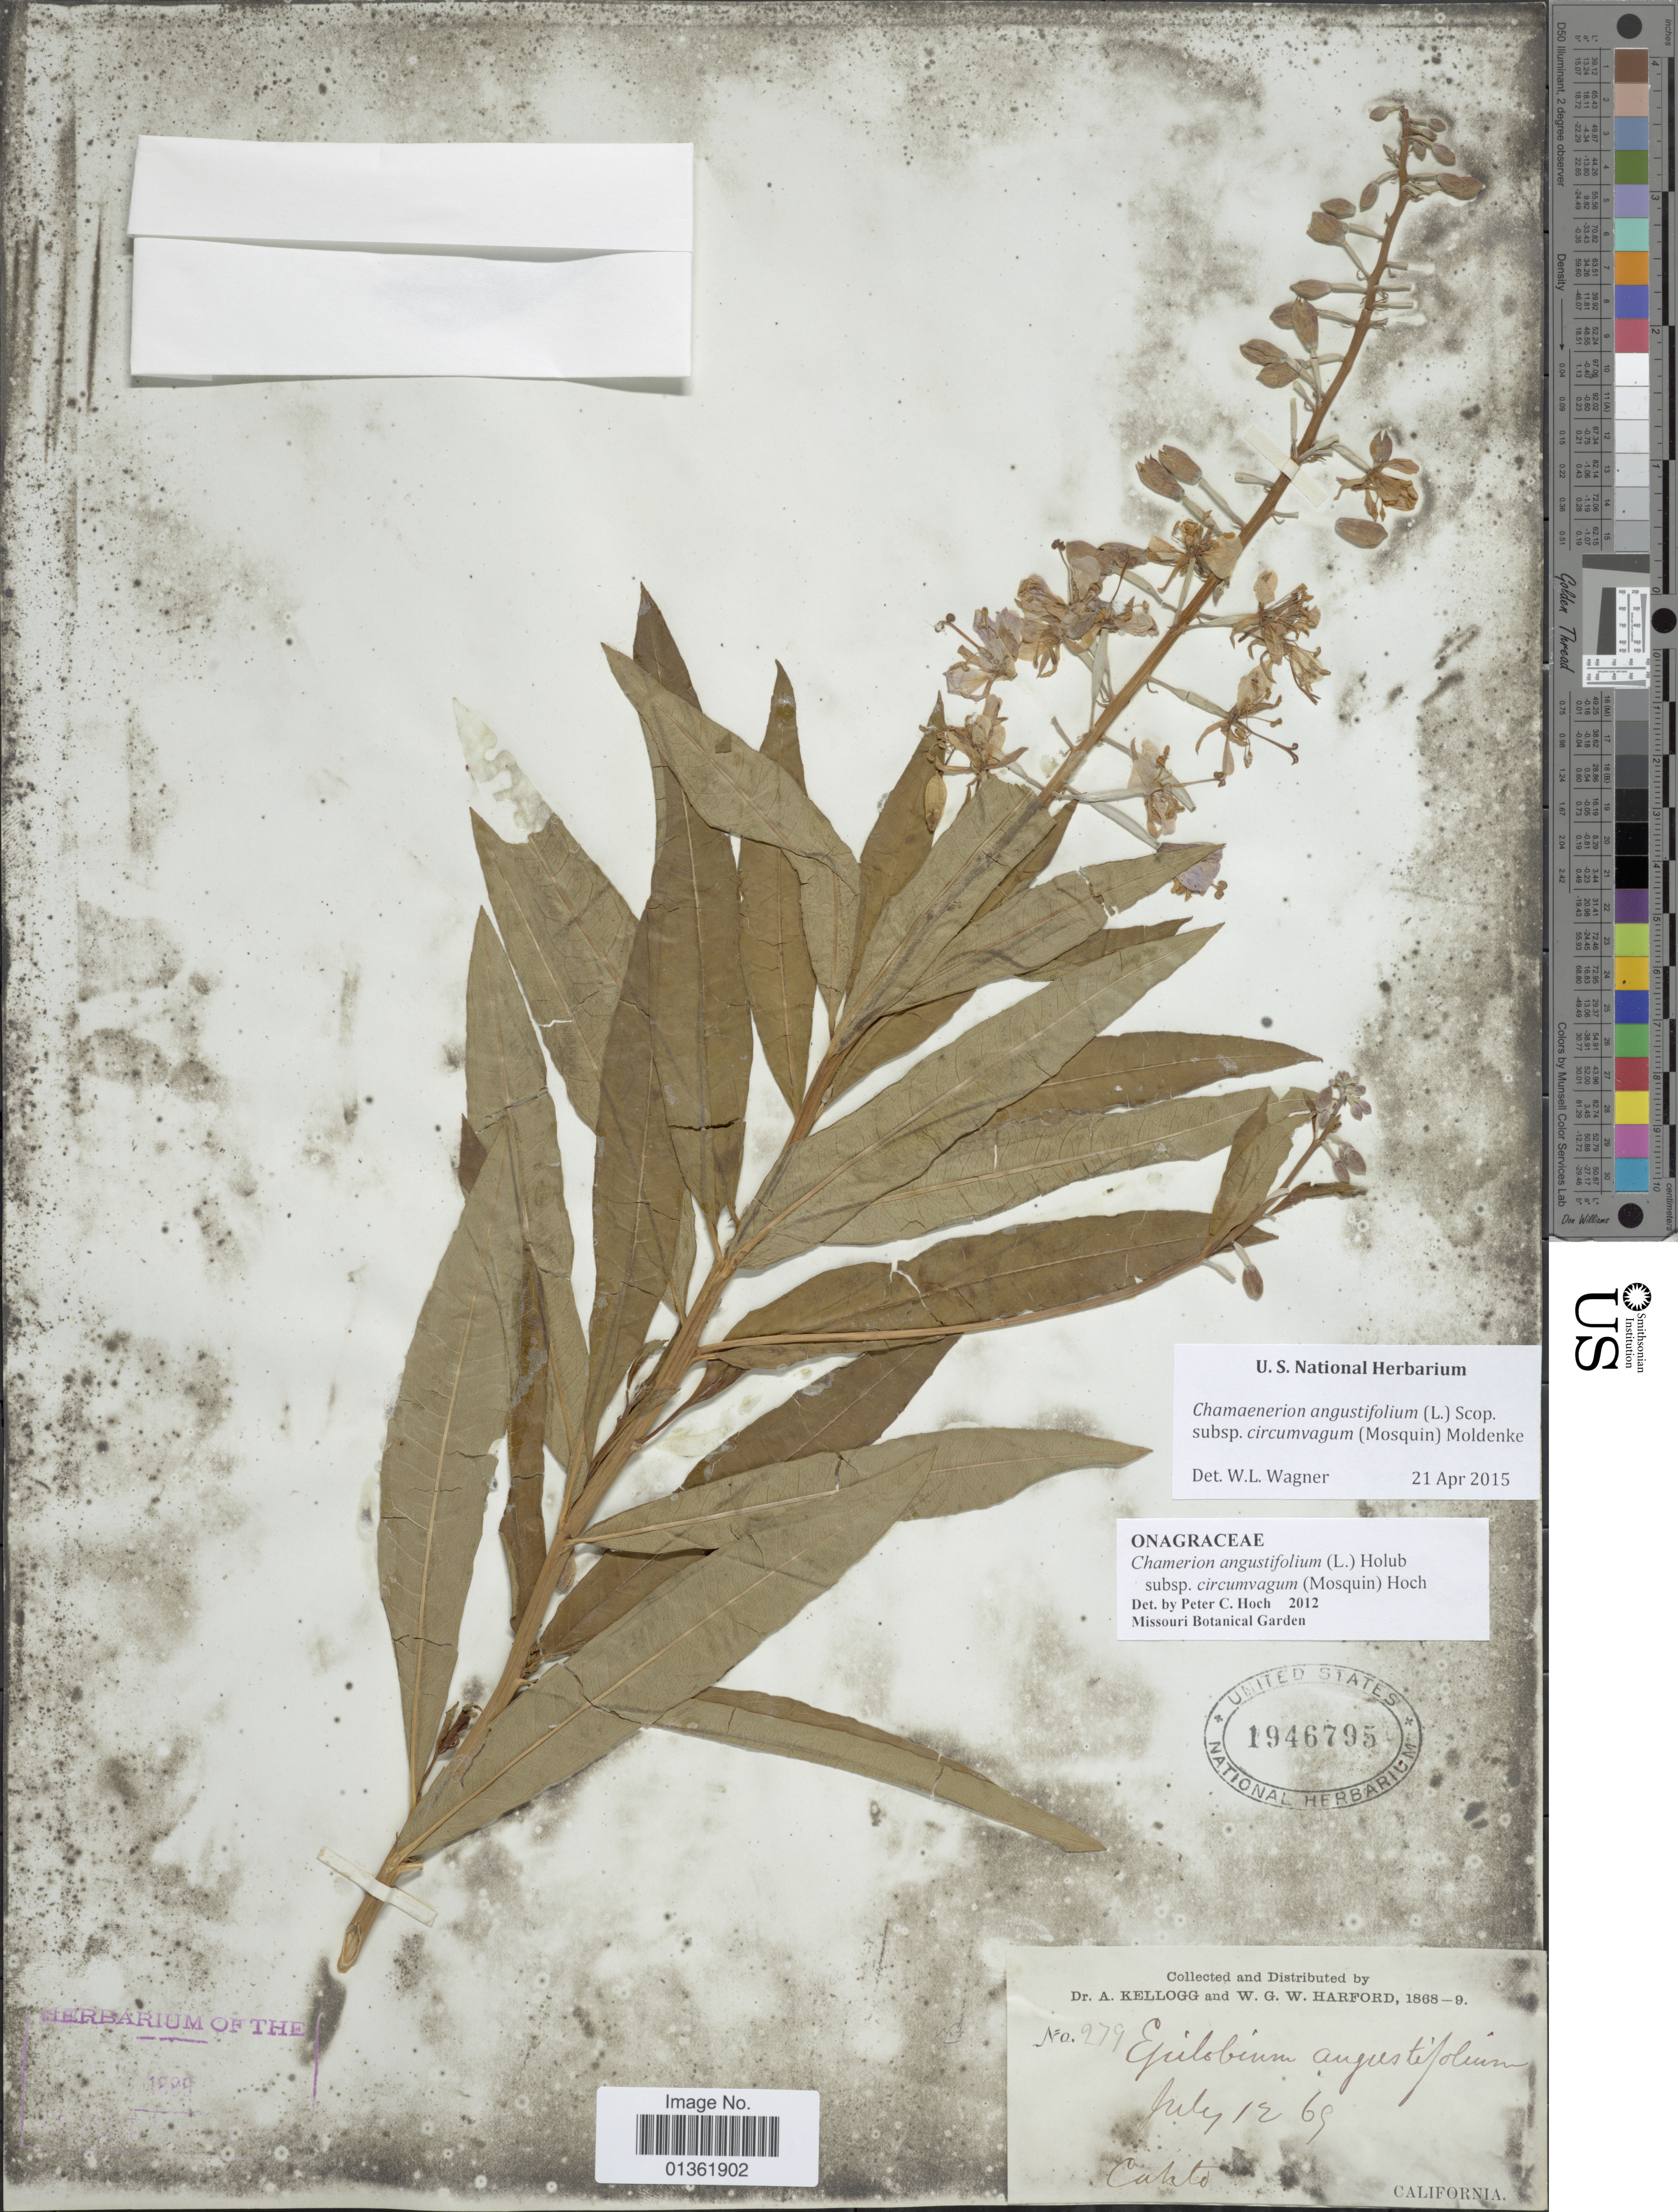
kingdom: Plantae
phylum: Tracheophyta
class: Magnoliopsida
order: Myrtales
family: Onagraceae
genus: Chamaenerion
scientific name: Chamaenerion angustifolium subsp. circumvagum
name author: (Mosquin) Moldenke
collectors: A. Kellogg & W. G. W. Harford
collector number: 279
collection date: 1869-07-12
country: United States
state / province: California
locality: Cahto.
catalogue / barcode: US 1946795